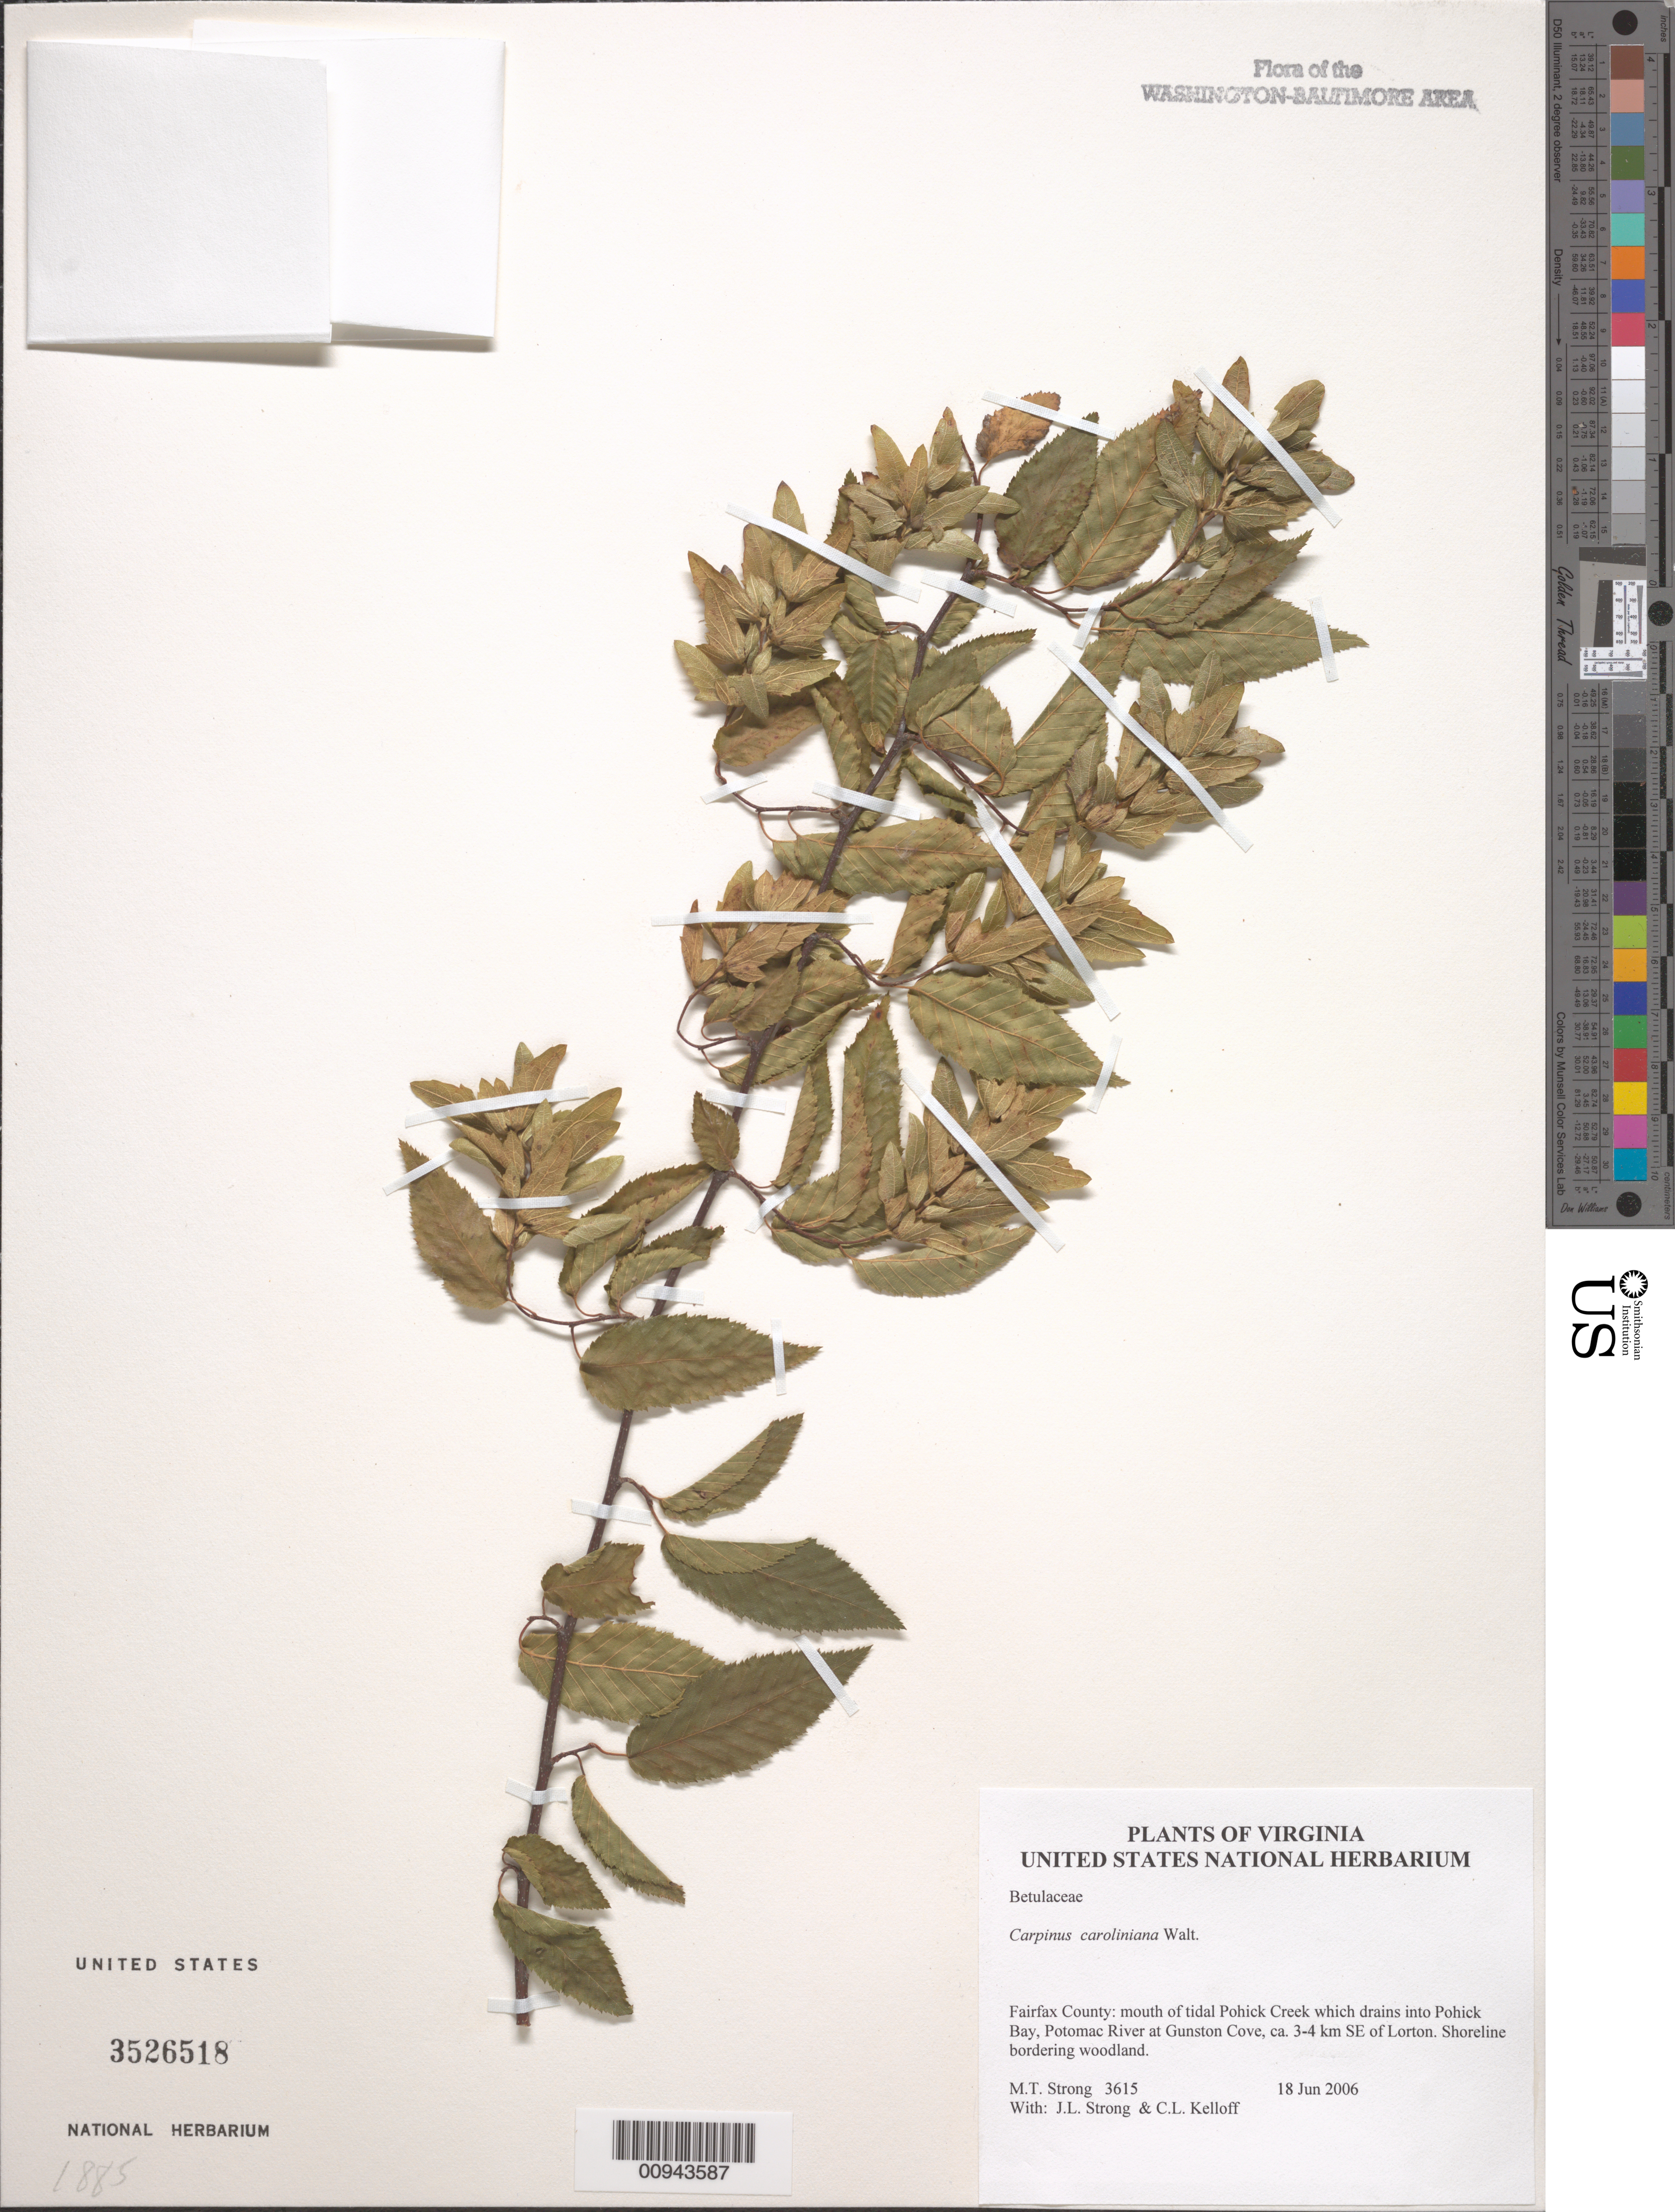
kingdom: Plantae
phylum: Tracheophyta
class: Magnoliopsida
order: Fagales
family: Betulaceae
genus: Carpinus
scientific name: Carpinus caroliniana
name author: Walter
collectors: M. T. Strong, J. L. Strong & C. L. Kelloff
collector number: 3614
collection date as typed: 18 Jun 2006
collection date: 2006-06-18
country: United States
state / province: Virginia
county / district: Fairfax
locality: mouth of tidal Pohick Creek, which drains in to Pohick Bay, Potomac River at Gunston Cove, ca. 3-4 km SE of Lorton.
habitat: Shoreline bordering woodland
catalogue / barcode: US 3526518